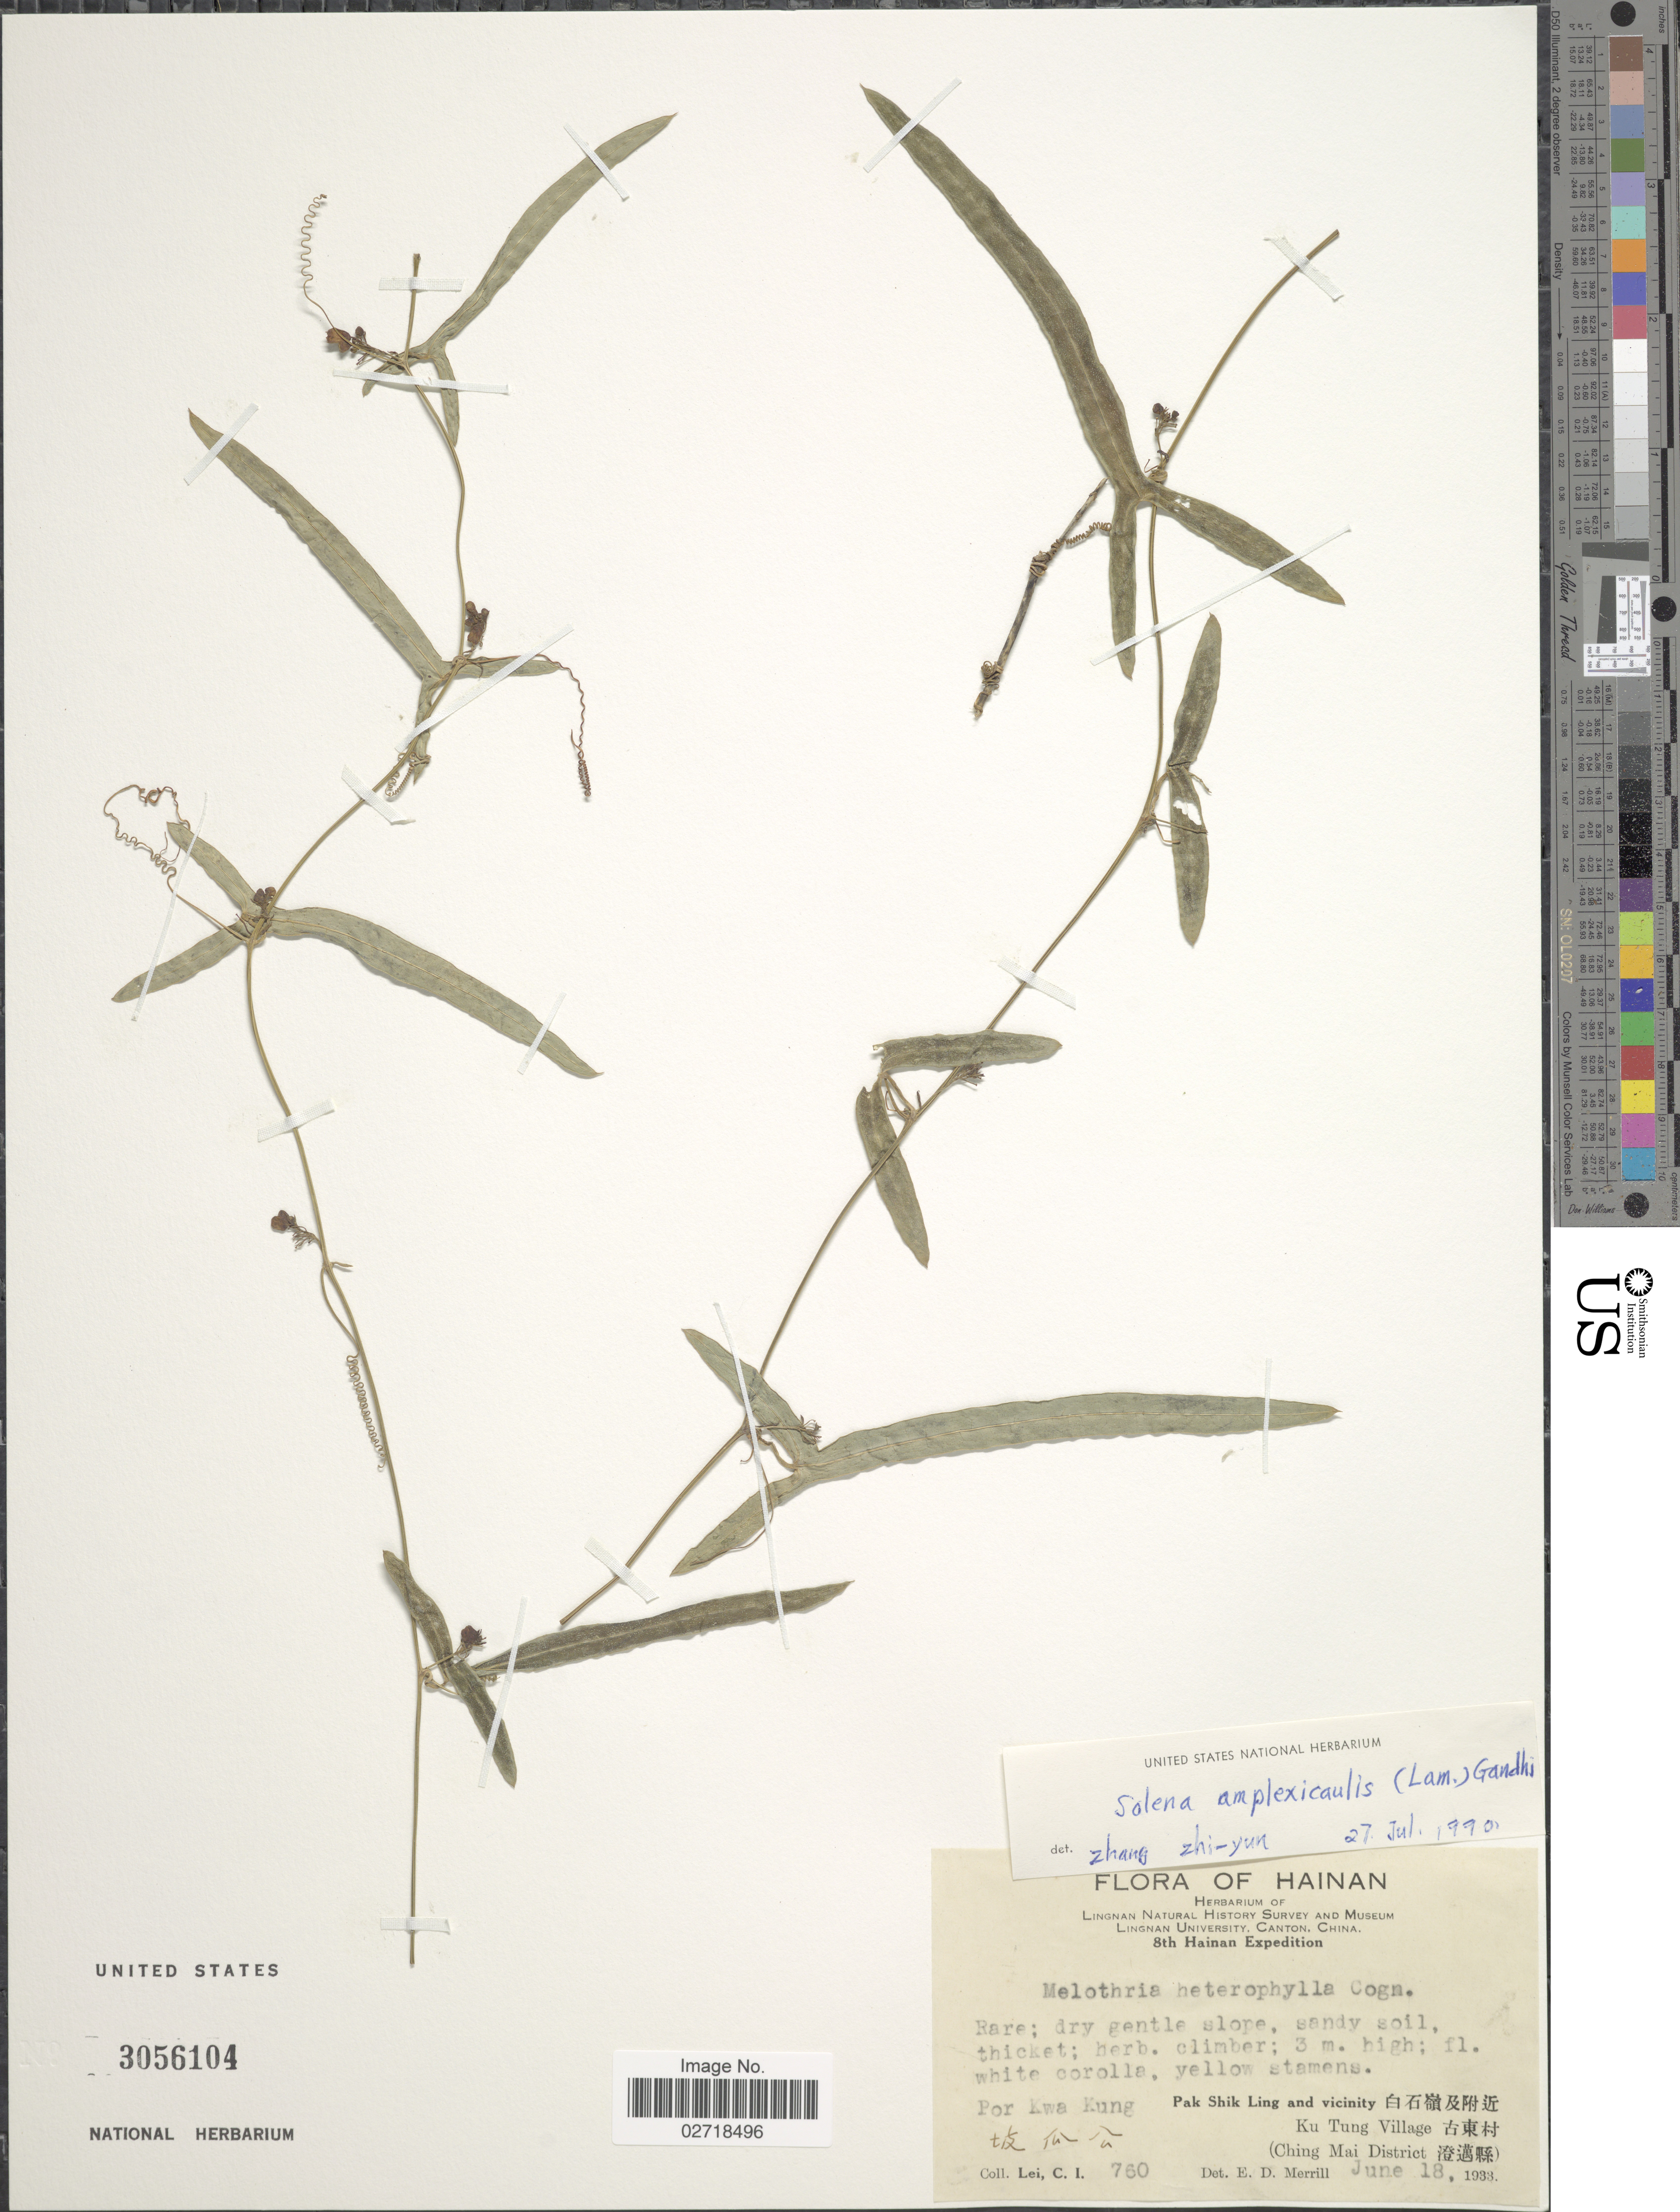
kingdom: Plantae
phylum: Tracheophyta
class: Magnoliopsida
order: Cucurbitales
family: Cucurbitaceae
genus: Solena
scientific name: Solena amplexicaulis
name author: (Lam.) Gandhi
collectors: C. I. Lei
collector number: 760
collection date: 1933-06-18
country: China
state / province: Hainan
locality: Pak Shik Ling and vicinity, Ku Tung Village (Ching Mai District) Por Kwa Kung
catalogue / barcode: US 3056104